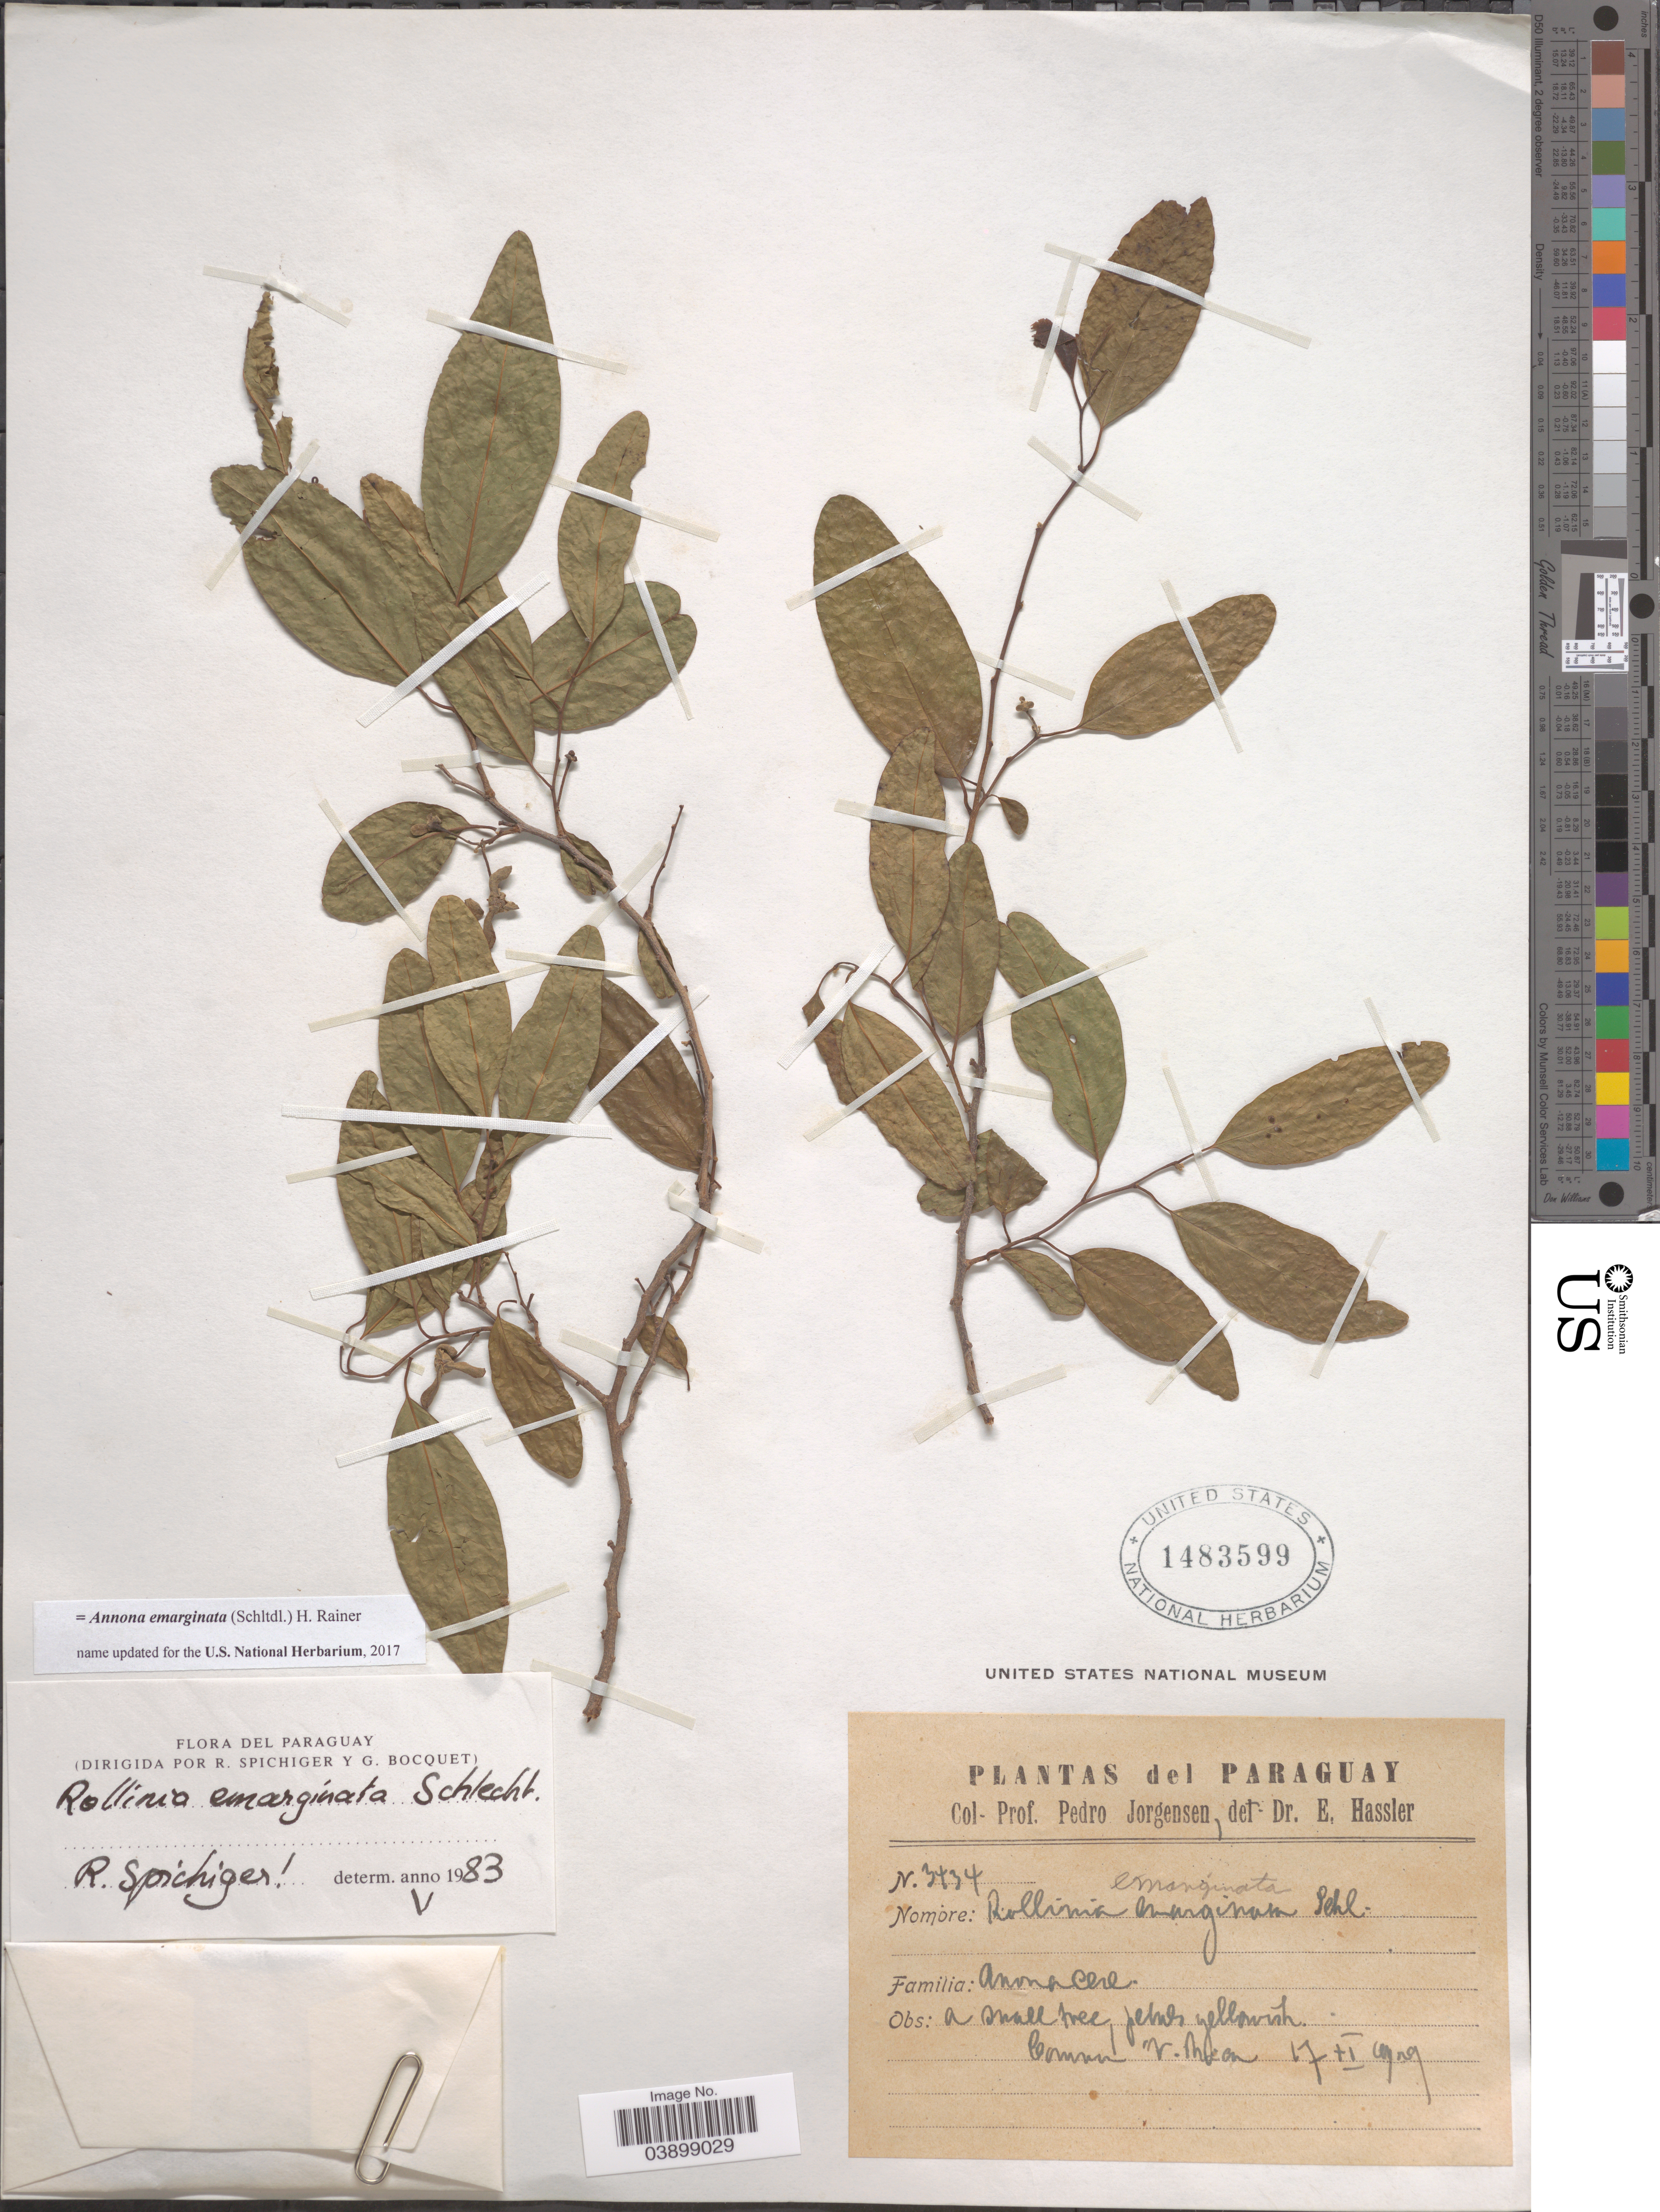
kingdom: Plantae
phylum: Tracheophyta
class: Magnoliopsida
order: Magnoliales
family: Annonaceae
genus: Annona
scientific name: Annona emarginata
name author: (Schltdl.) H. Rainer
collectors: P. Jörgensen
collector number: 3434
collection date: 1929-11-17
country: Paraguay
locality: Comun V. Rica.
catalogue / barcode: US 1483599